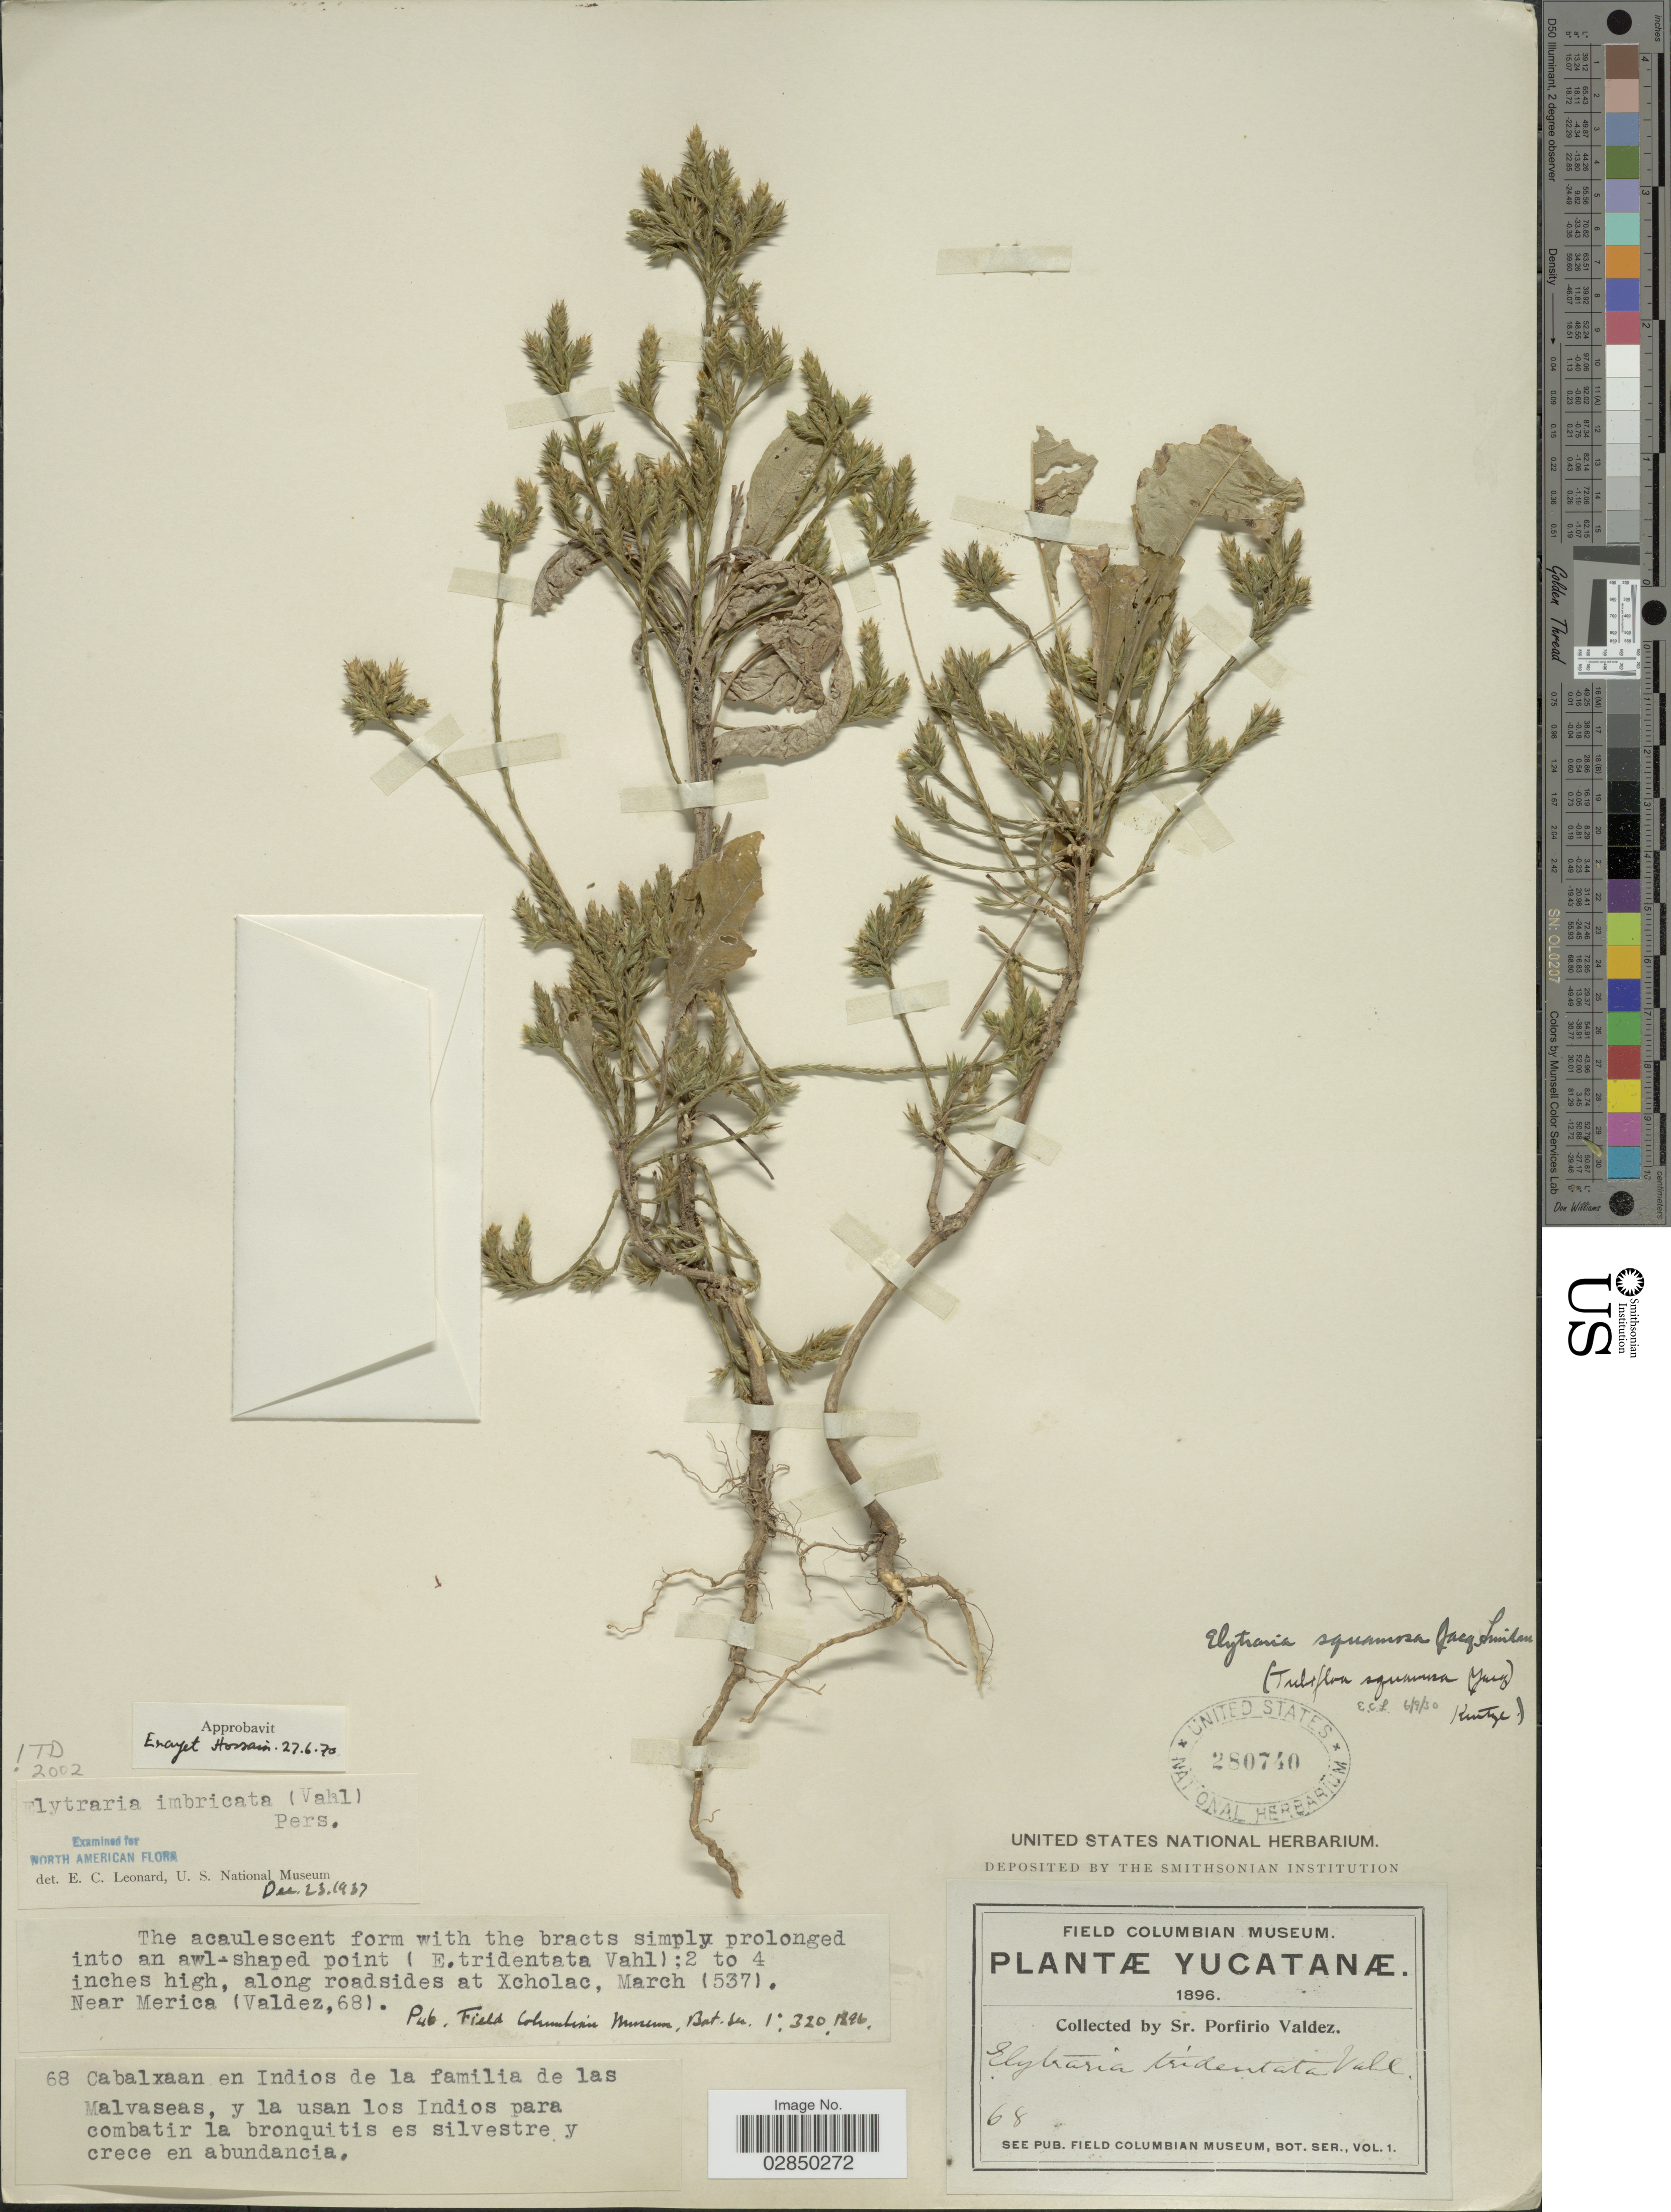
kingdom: Plantae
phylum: Tracheophyta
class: Magnoliopsida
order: Lamiales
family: Acanthaceae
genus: Elytraria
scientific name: Elytraria imbricata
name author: (Vahl) Pers.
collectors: P. Valdez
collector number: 68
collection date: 1896-03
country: Mexico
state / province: Yucatán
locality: Along roadsides at Xcholac. Near Merica.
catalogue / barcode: US 280740